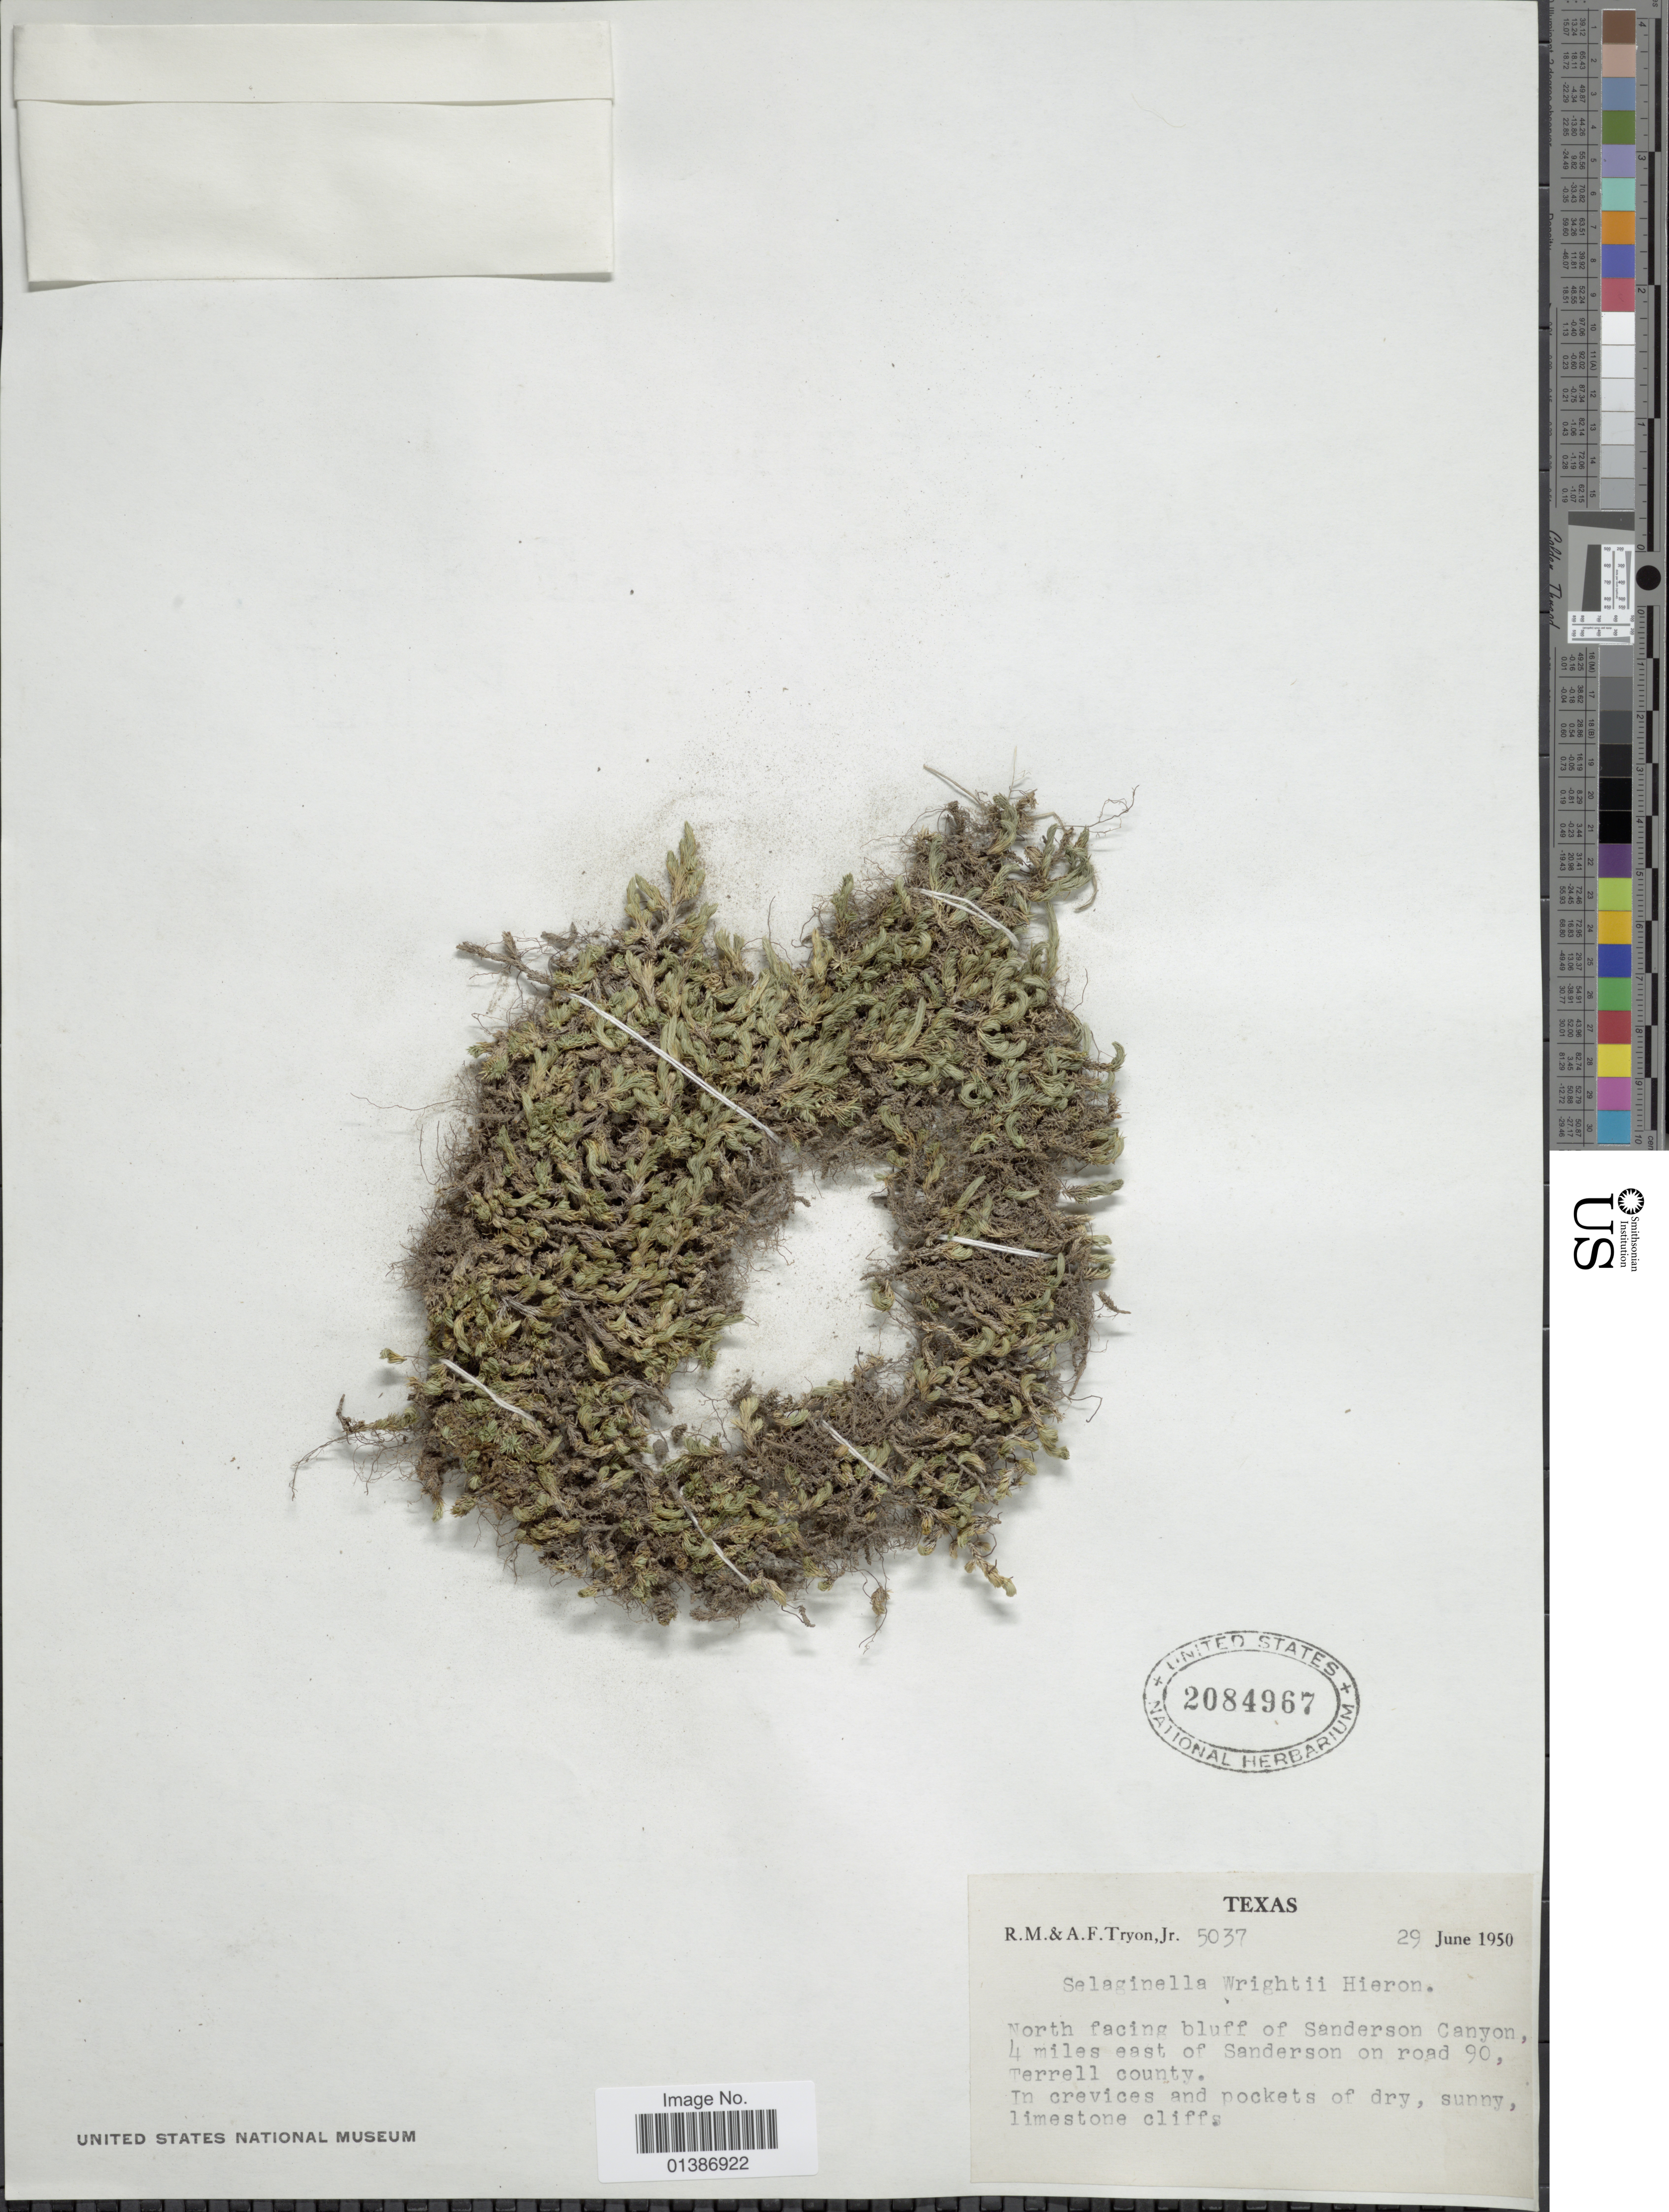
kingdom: Plantae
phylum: Tracheophyta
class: Lycopodiopsida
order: Selaginellales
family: Selaginellaceae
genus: Selaginella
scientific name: Selaginella wrightii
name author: Hieron.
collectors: R. M. Tryon & A. F. Tryon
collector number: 5037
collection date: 1950-06-29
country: United States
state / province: Texas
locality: North facing bluff of Sanderson Canyon, 4 miles east of Sanderson on road 90, Terrell county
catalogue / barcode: US 2084967